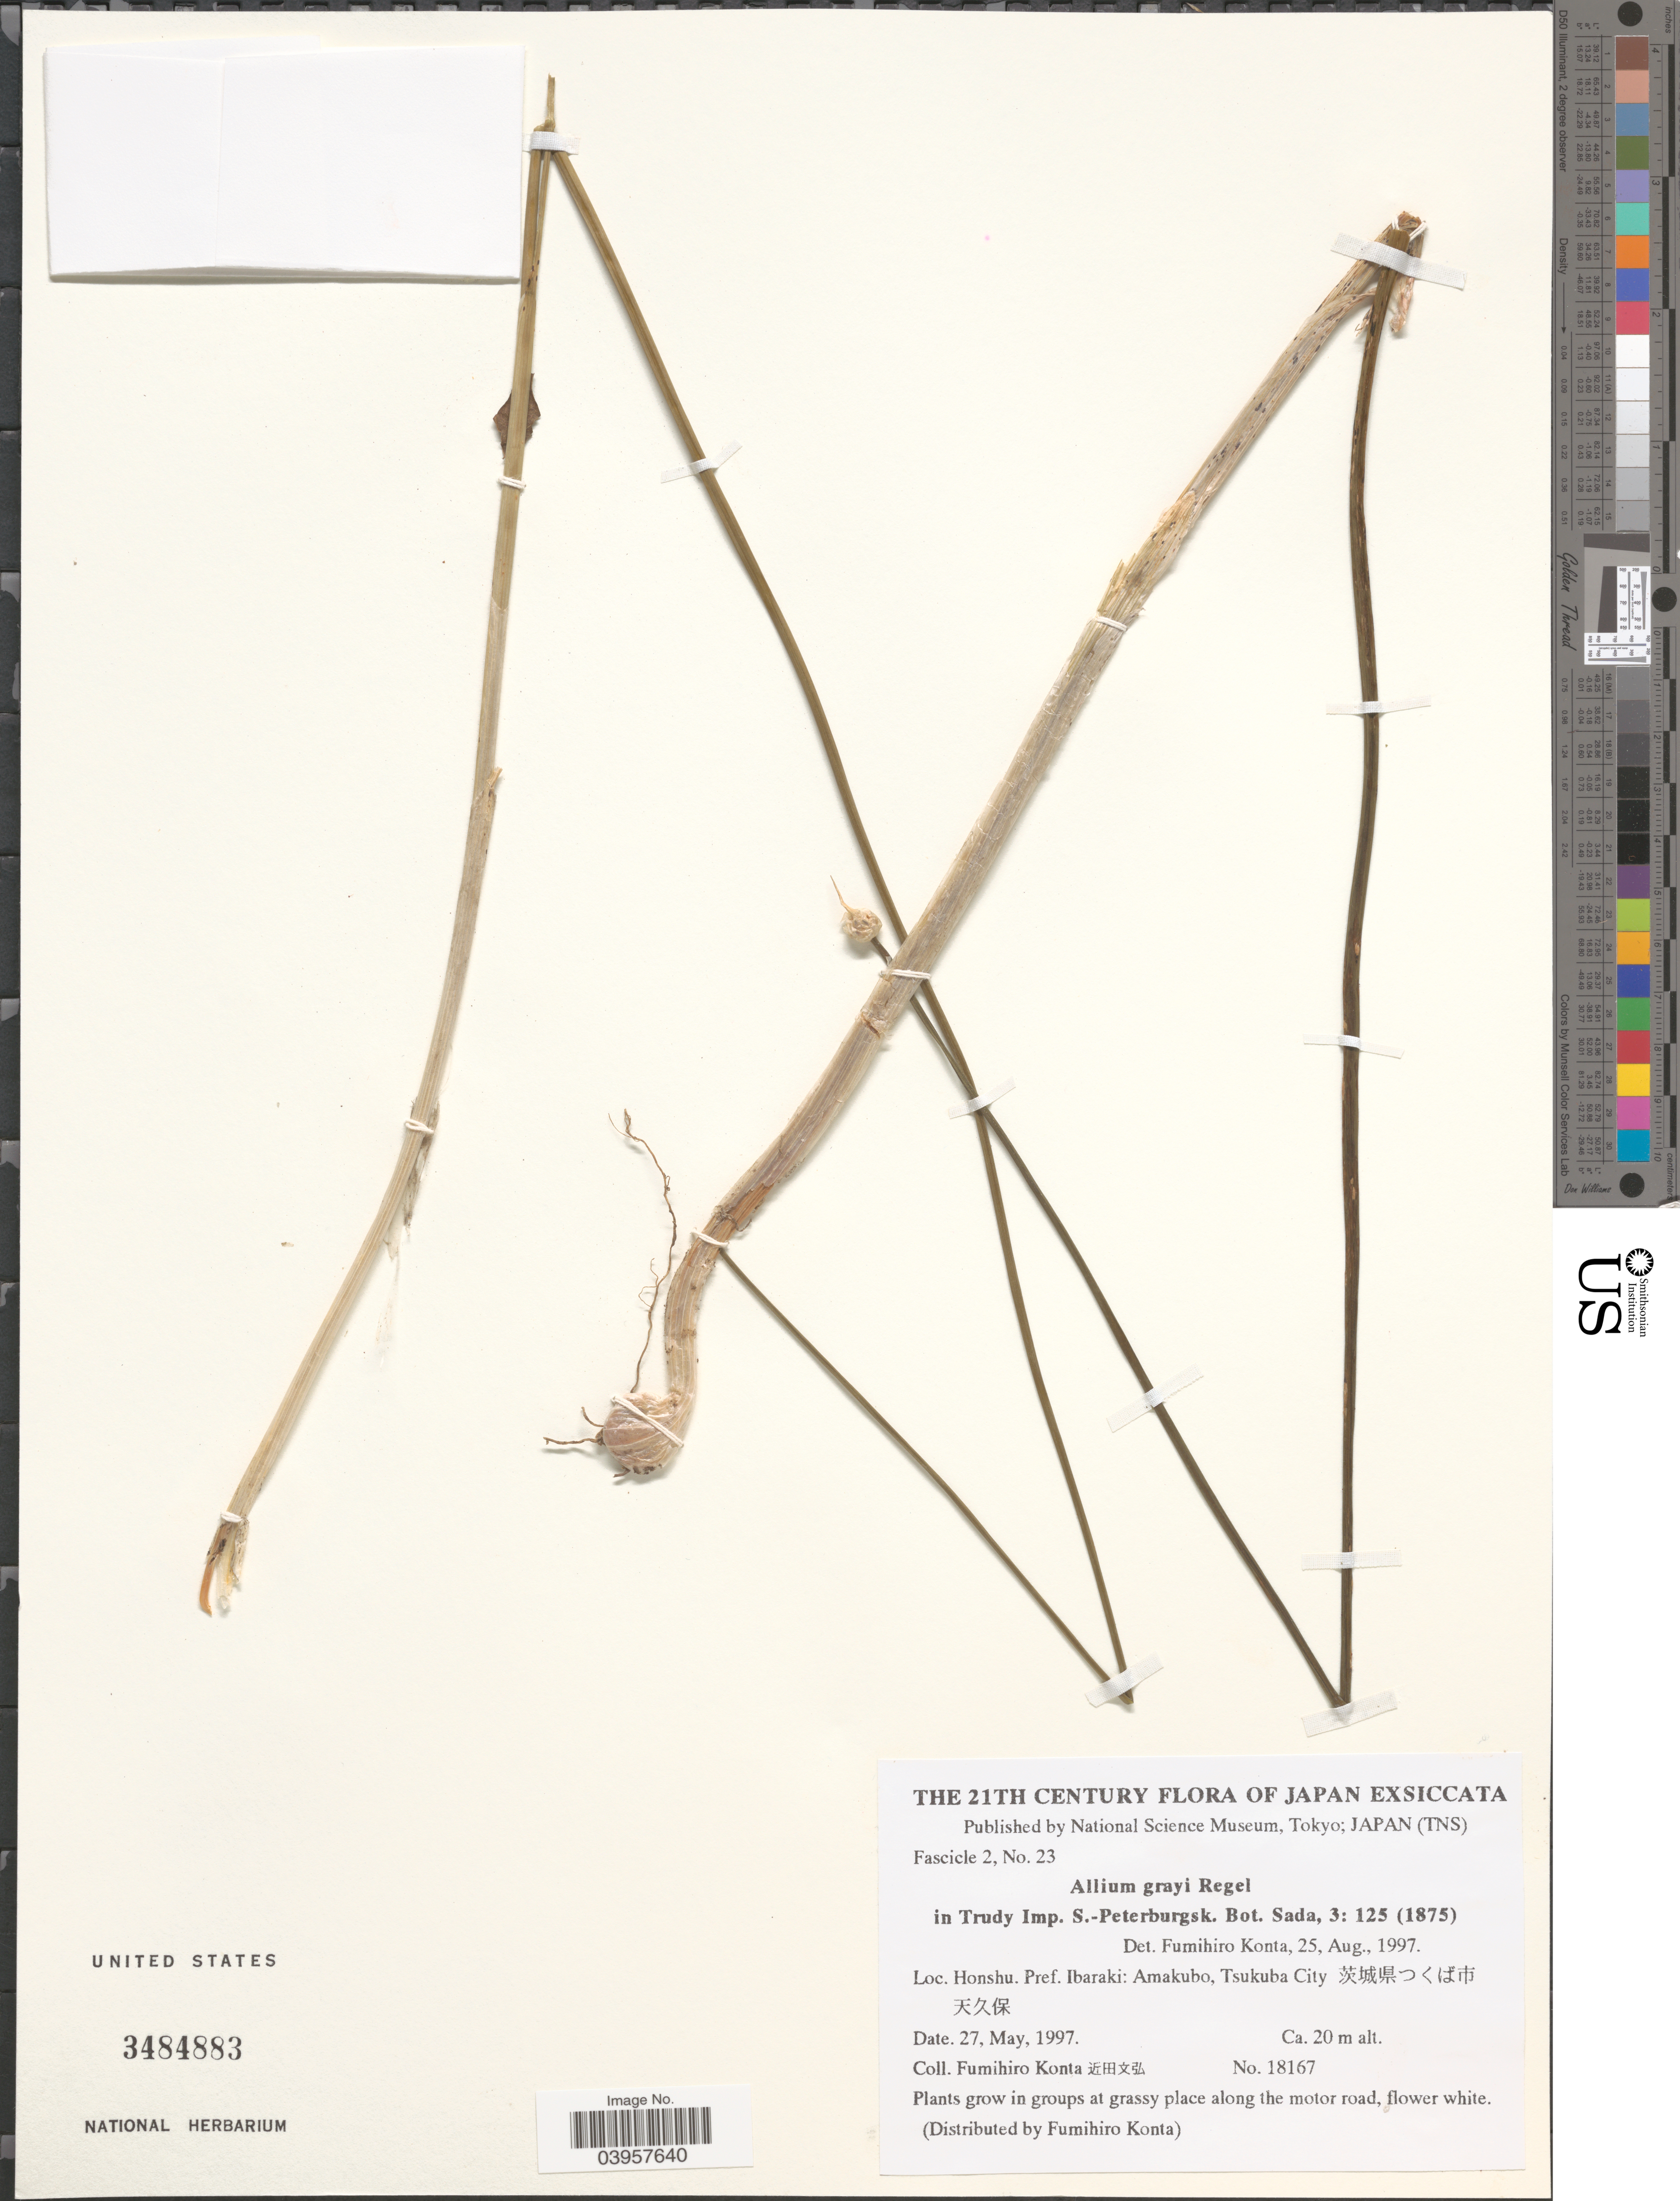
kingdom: Plantae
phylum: Tracheophyta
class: Liliopsida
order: Asparagales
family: Amaryllidaceae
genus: Allium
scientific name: Allium grayi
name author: Regel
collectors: F. Konta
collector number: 18167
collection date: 1997-05-27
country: Japan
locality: Honshu. Pref. Ibaraki: Amakubo, Tsukuba City. X.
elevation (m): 20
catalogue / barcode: US 3484883